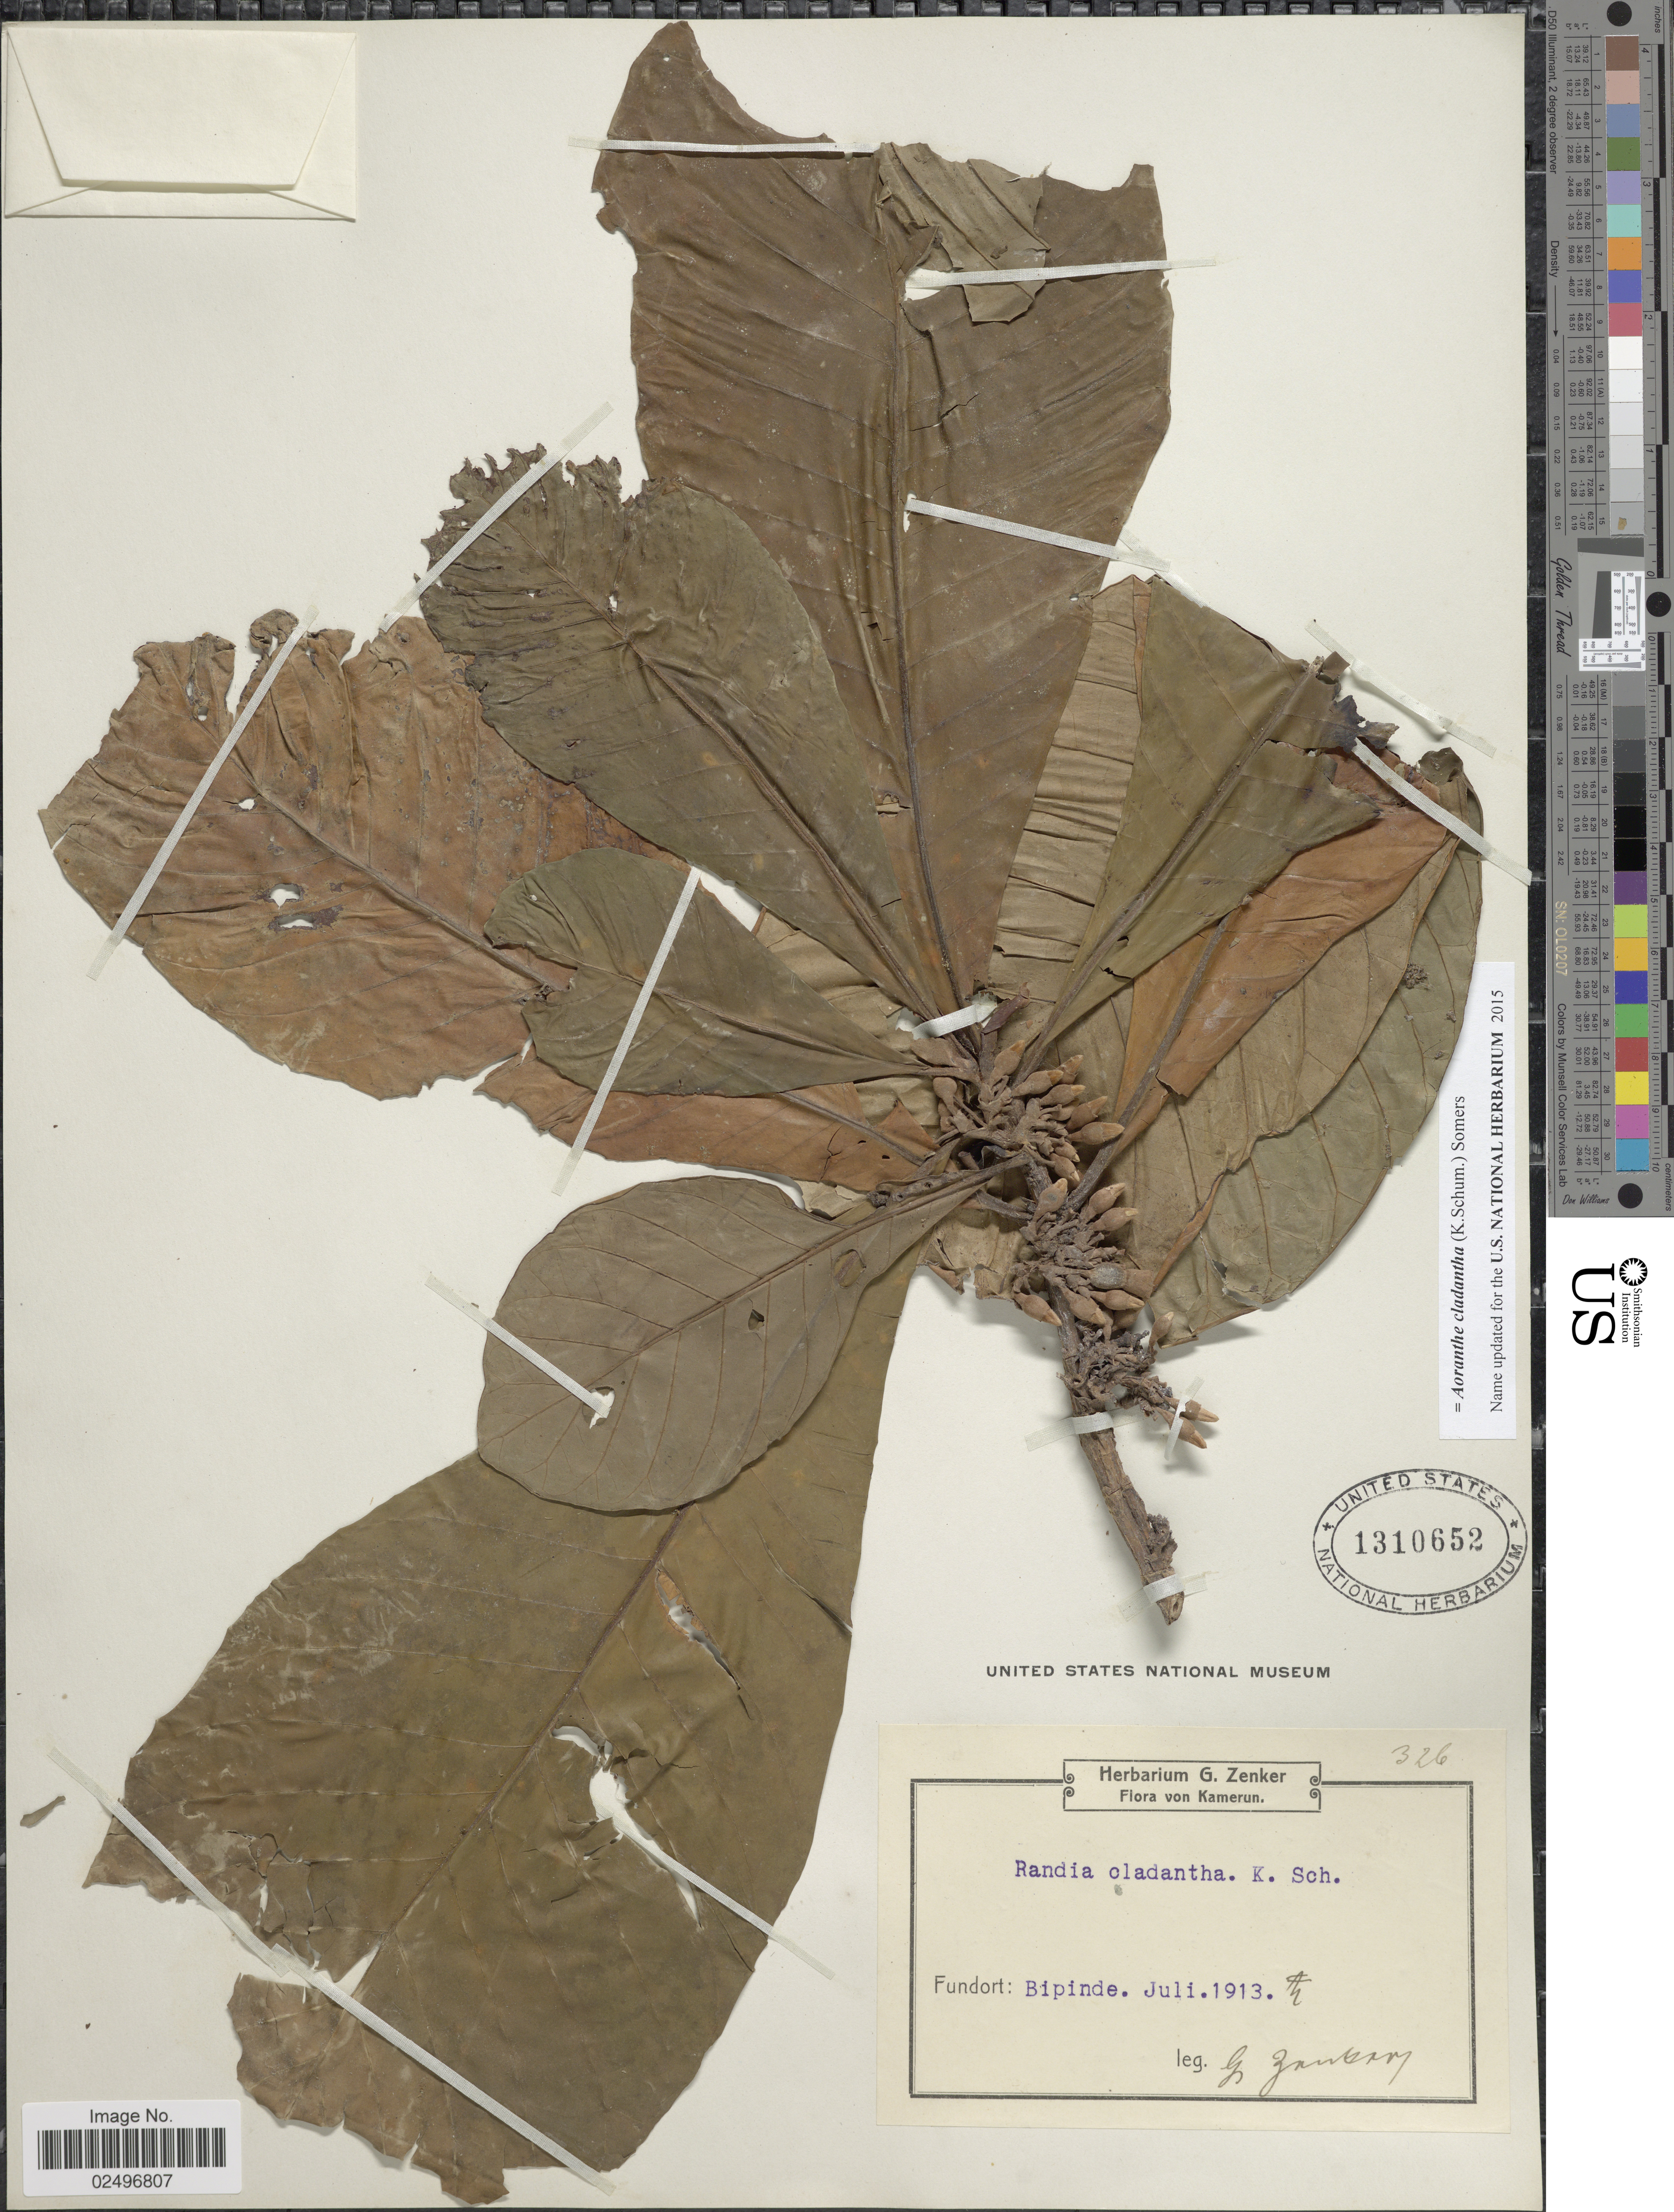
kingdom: Plantae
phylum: Tracheophyta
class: Magnoliopsida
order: Gentianales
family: Rubiaceae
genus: Aoranthe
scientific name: Aoranthe cladantha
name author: (K. Schum.) Somers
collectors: G. A. Zenker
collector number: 326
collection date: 1913-07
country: Cameroon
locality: Bipinde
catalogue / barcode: US 1310652